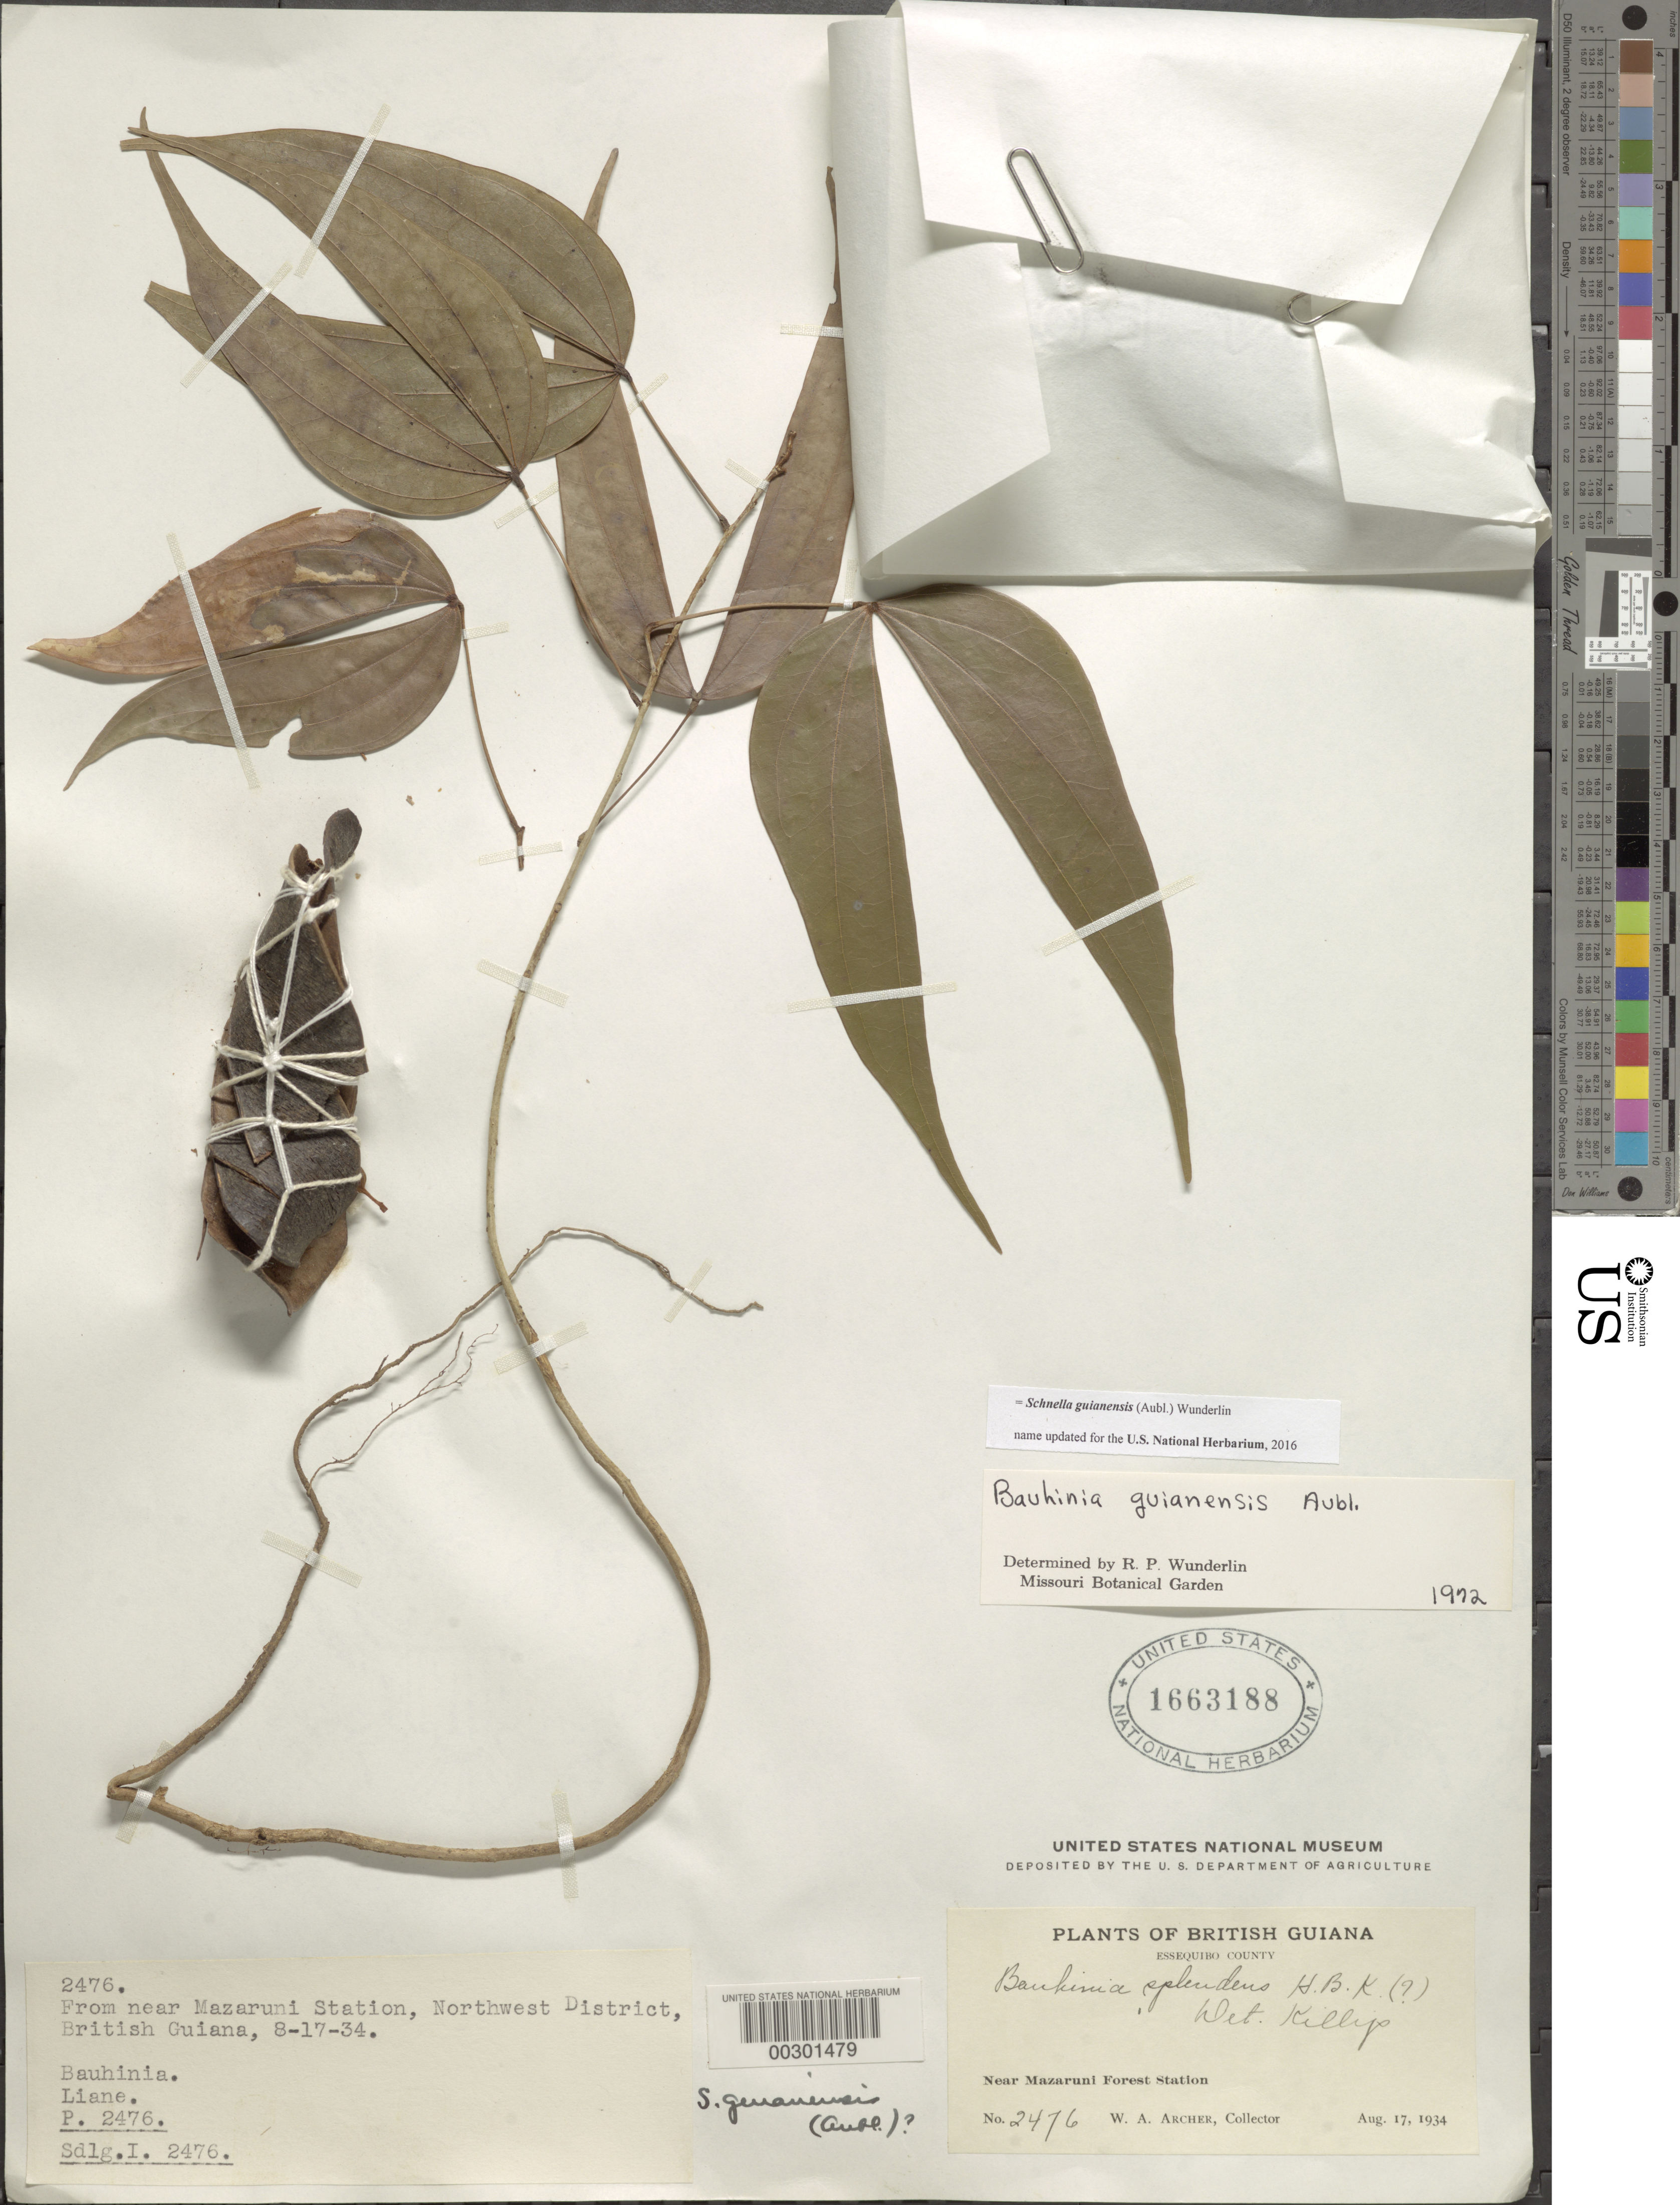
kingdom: Plantae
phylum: Tracheophyta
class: Magnoliopsida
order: Fabales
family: Fabaceae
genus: Schnella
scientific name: Schnella guianensis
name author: (Aubl.) Wunderlin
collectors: W. A. Archer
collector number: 2476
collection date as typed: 17 Aug 1934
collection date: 1934-08-17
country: Guyana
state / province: Barima-Waini / Cuyuni-Mazaruni / Pomeroon-Supenaam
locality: Essequibo dist. (?), near mazaruni forest station; northwest dist.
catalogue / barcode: US 1663188